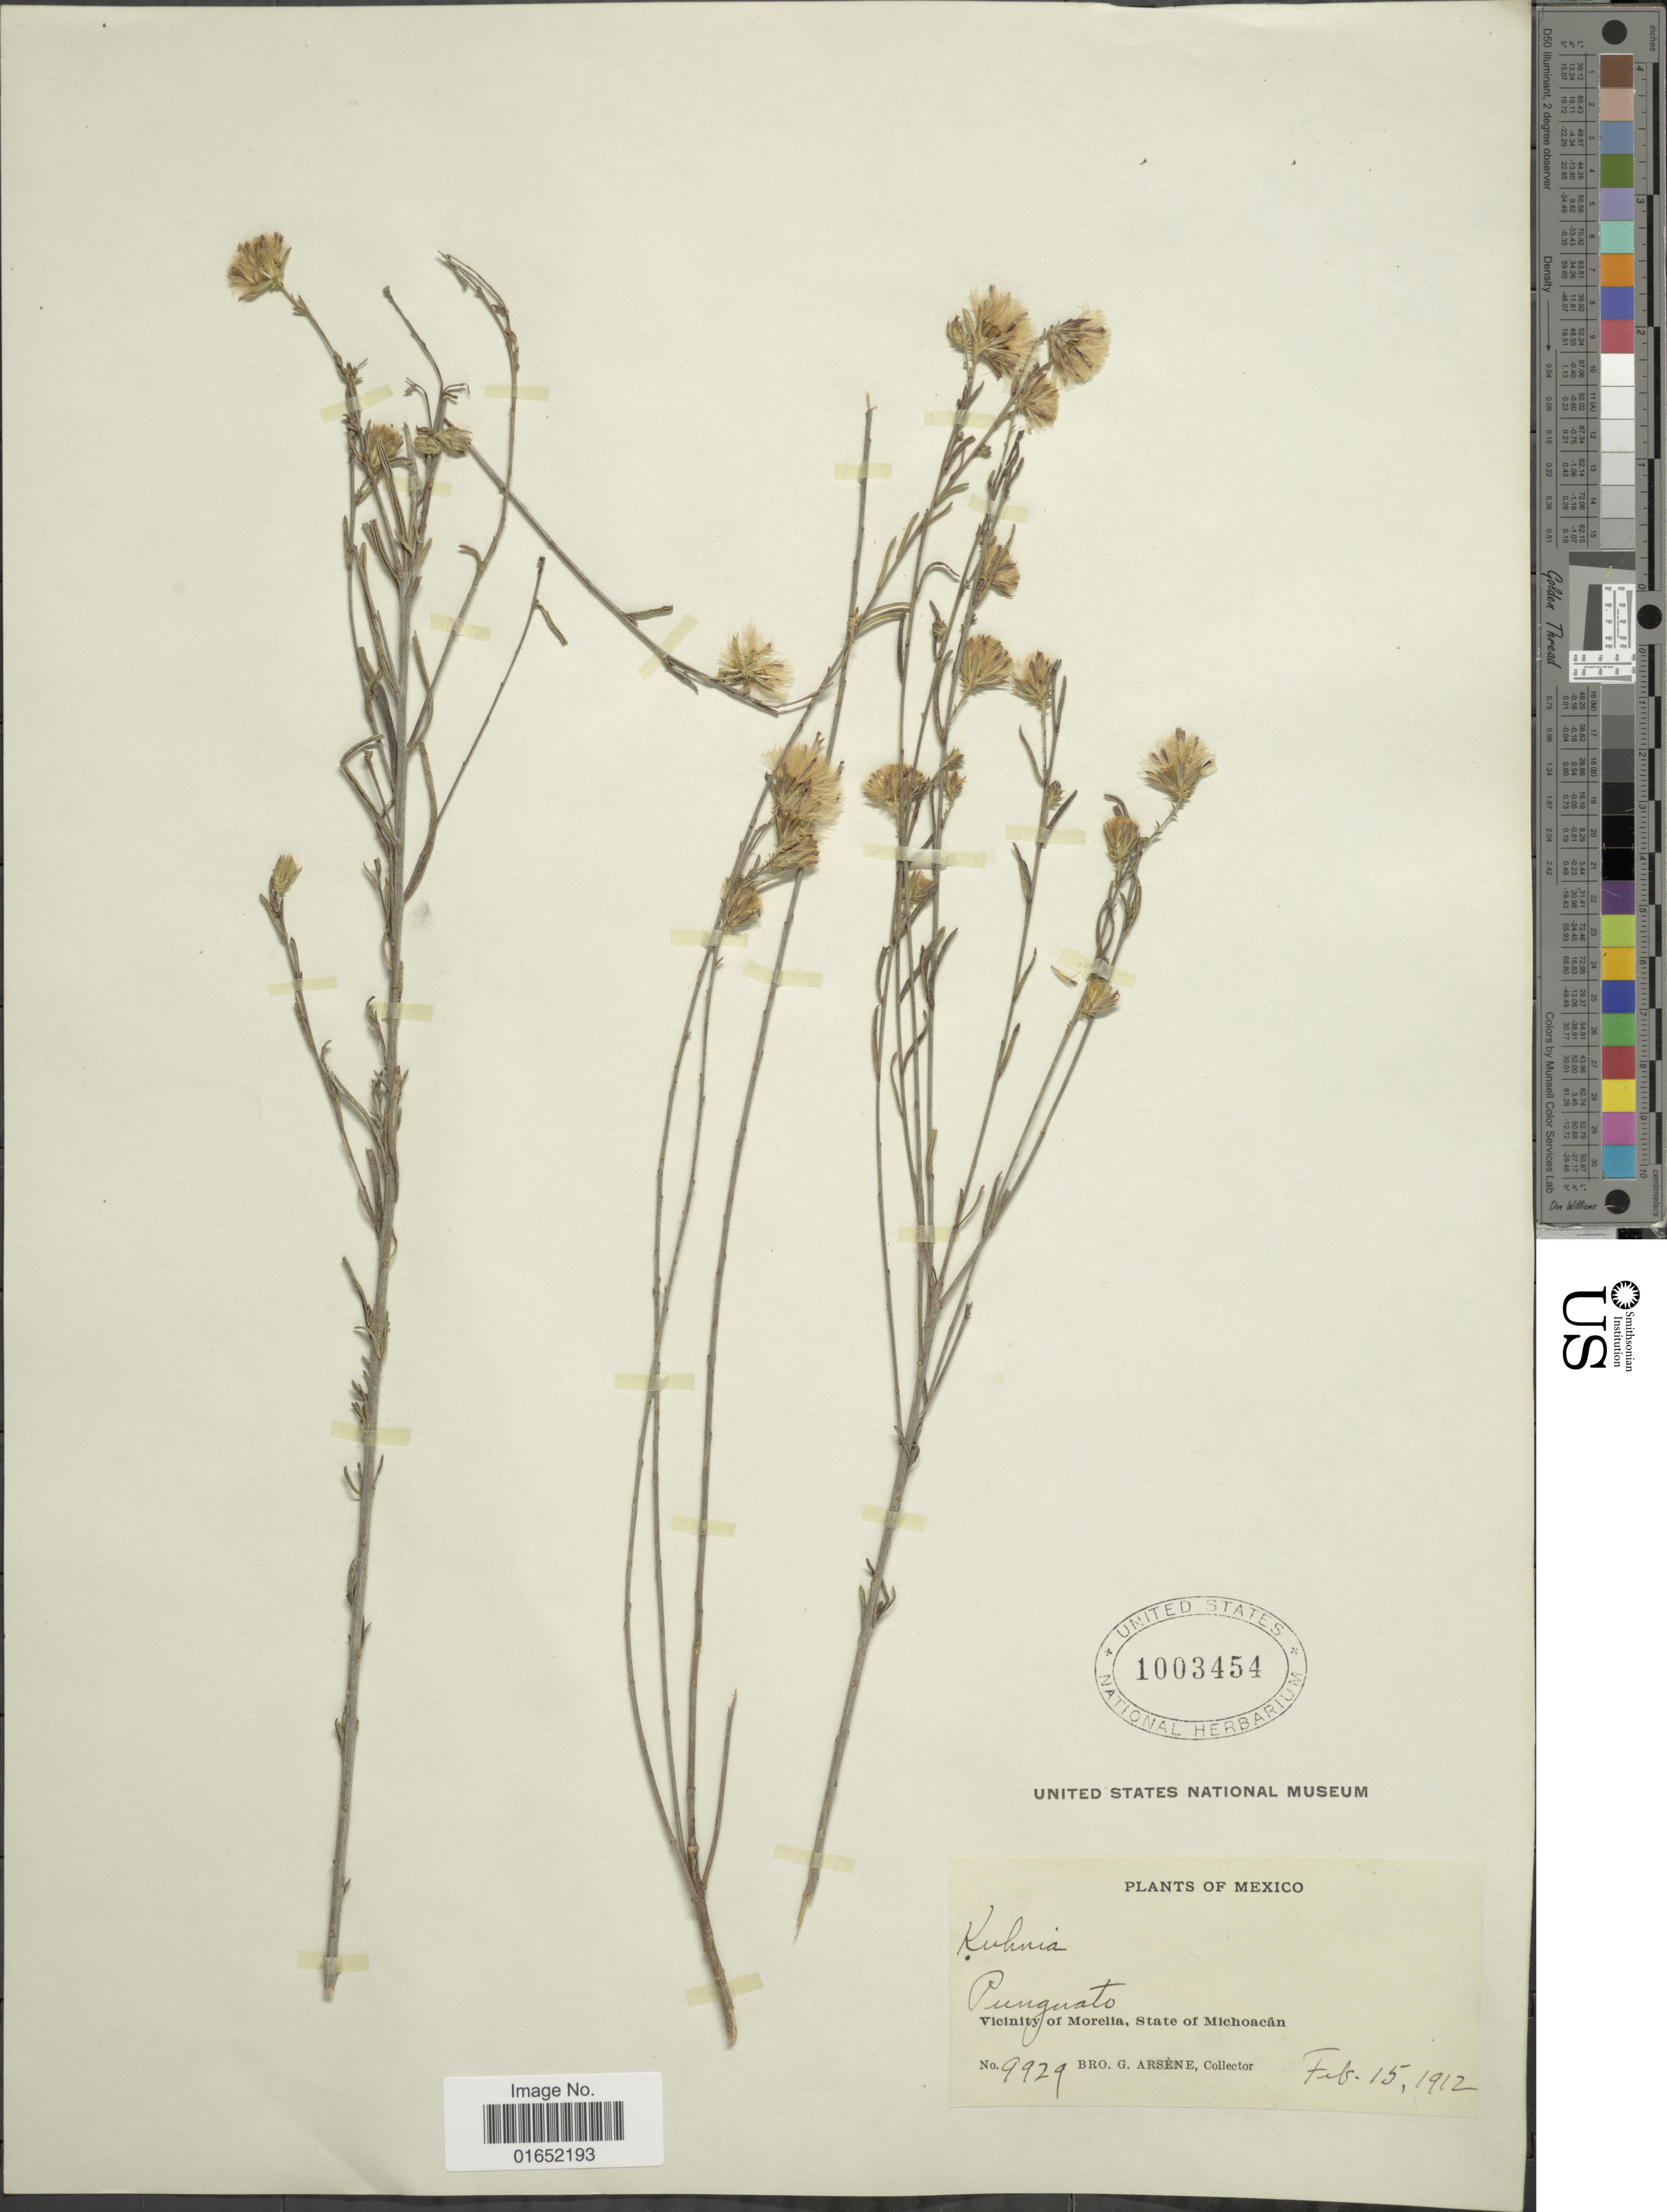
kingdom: Plantae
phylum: Tracheophyta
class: Magnoliopsida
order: Asterales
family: Asteraceae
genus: Brickellia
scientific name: Brickellia rosmarinifolia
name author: (Vent.) W.A. Weber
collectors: Bro. G. Arsène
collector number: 9929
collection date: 1912-02-15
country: Mexico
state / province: Michoacán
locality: Punguato, Vicinity of Morelia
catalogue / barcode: US 1003454